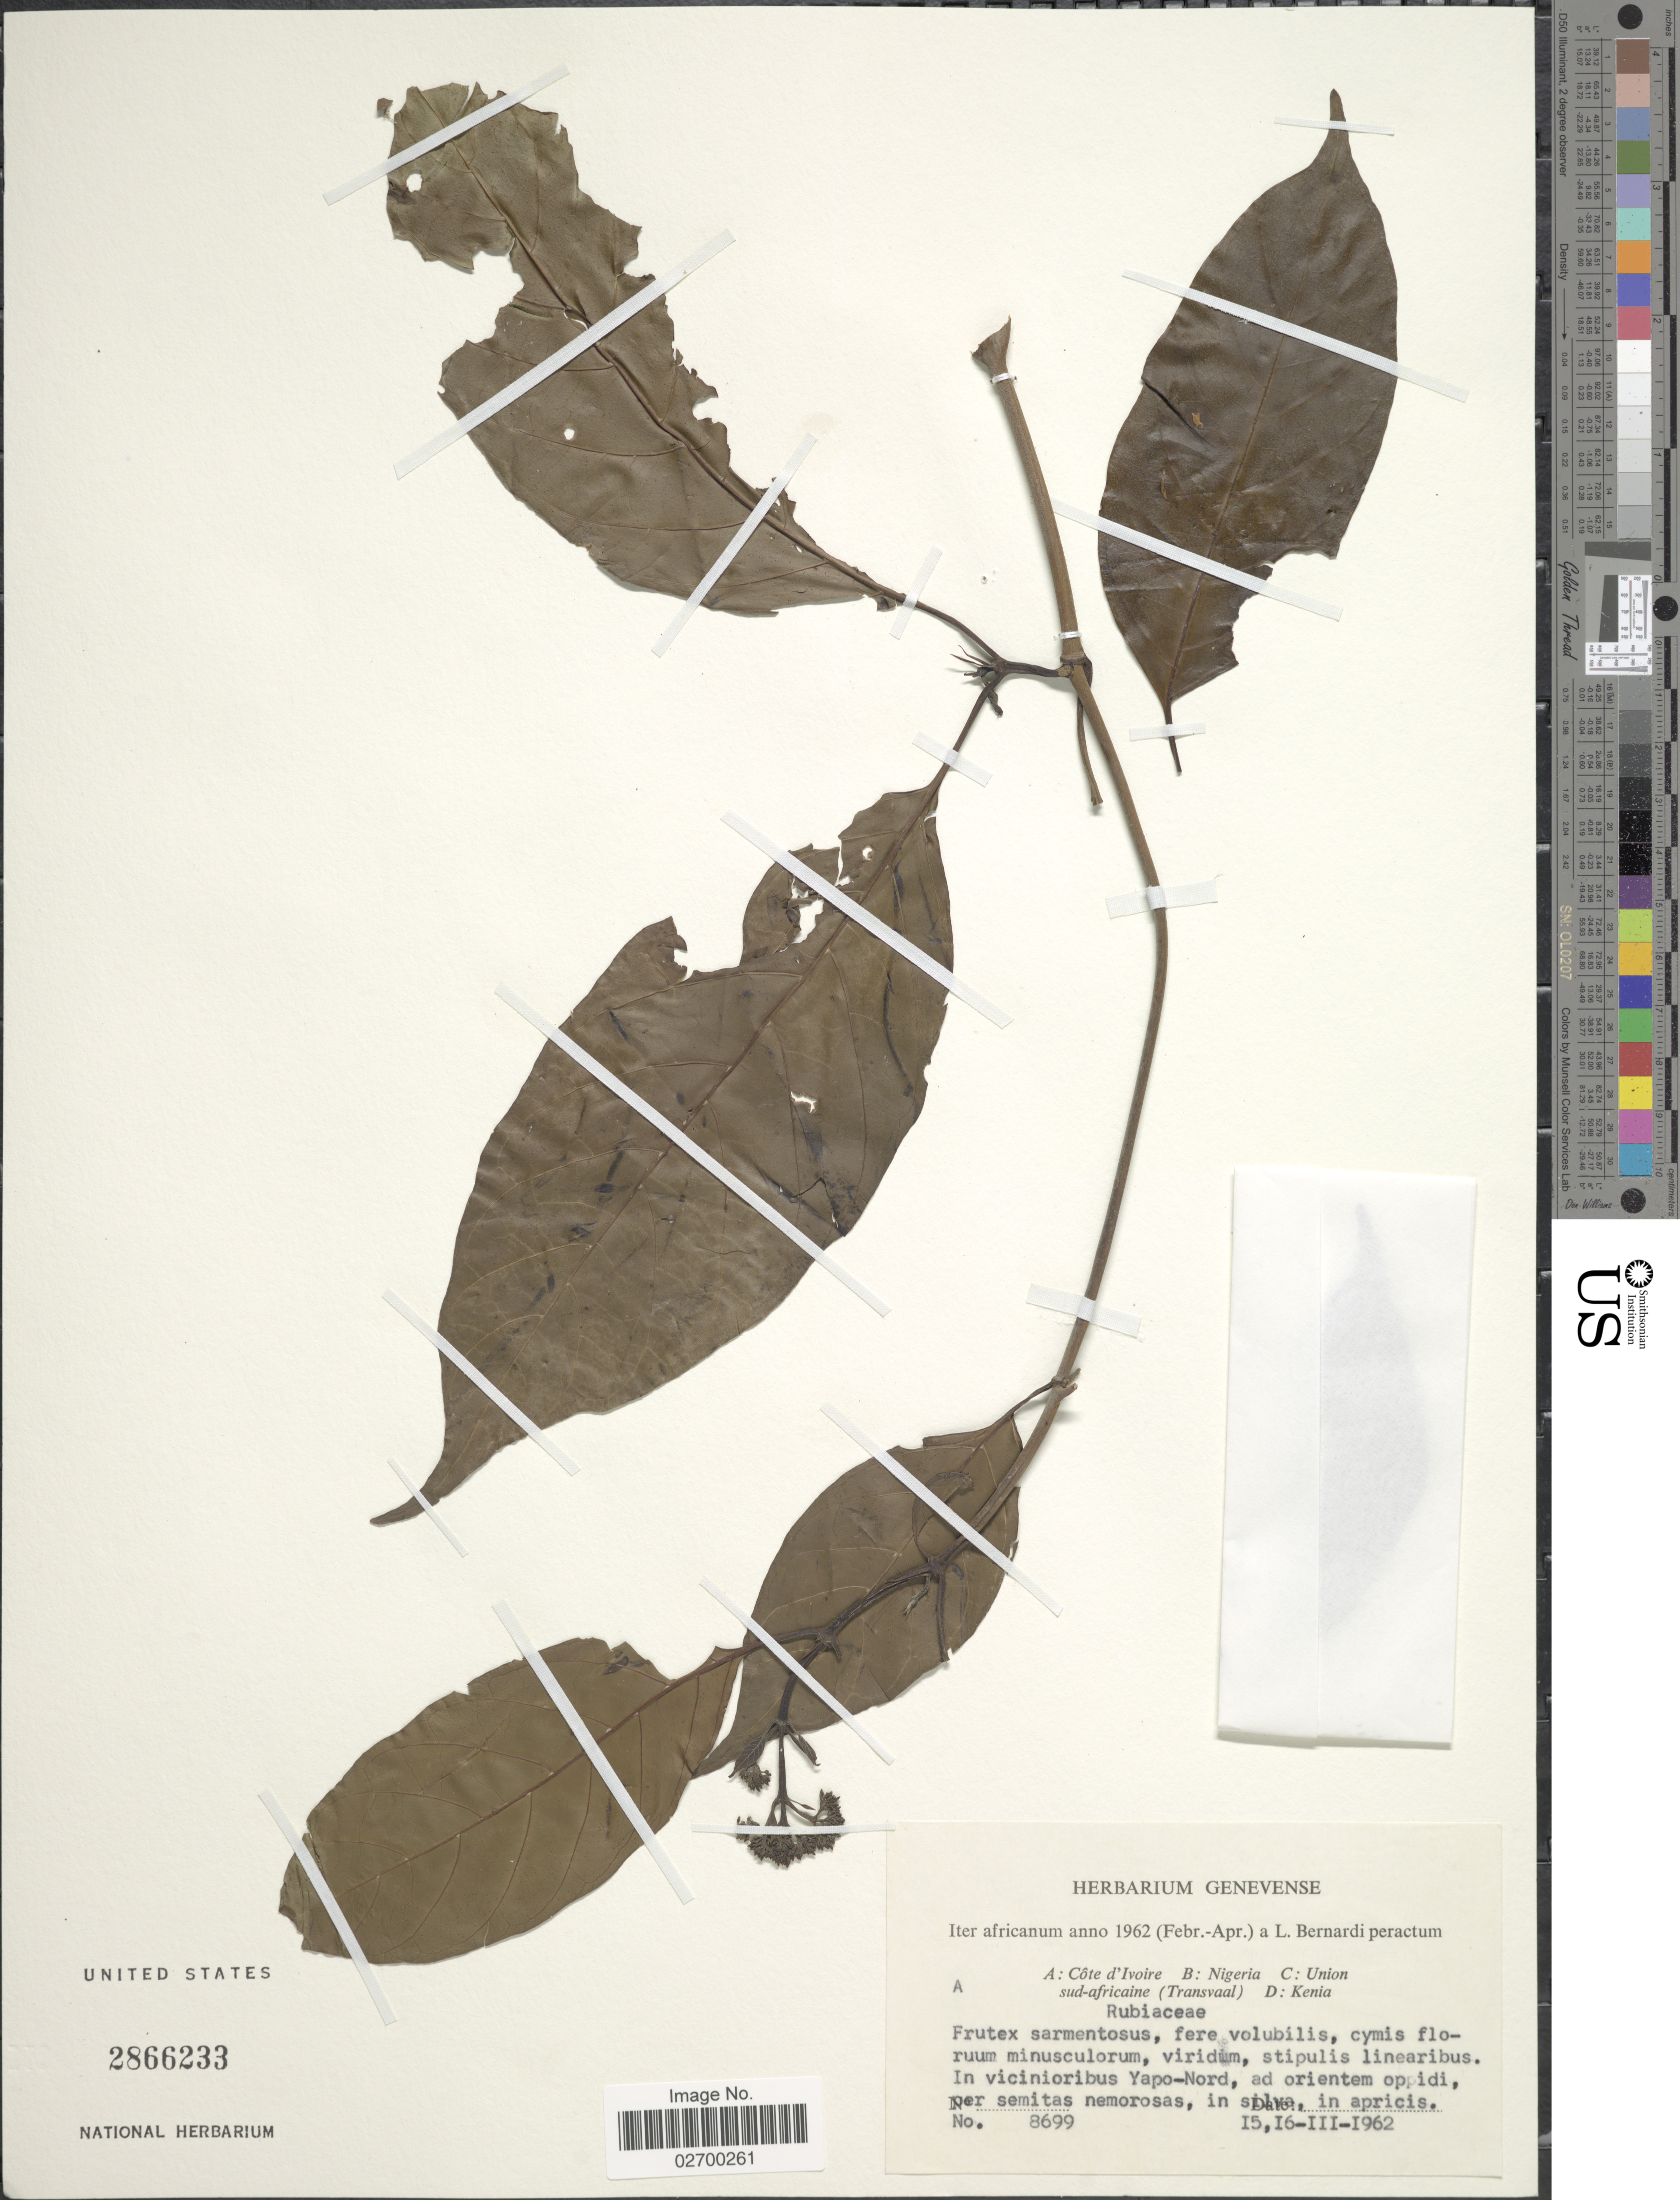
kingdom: Plantae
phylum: Tracheophyta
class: Magnoliopsida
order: Gentianales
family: Rubiaceae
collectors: L. Bernardi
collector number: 8699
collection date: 1962-03-15/1962-03-16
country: Ivory Coast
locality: In vicinioribus Yapo-Nord, ad orientem oppidi, per semitas nemorosas, in silva, in apricis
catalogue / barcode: US 2866233